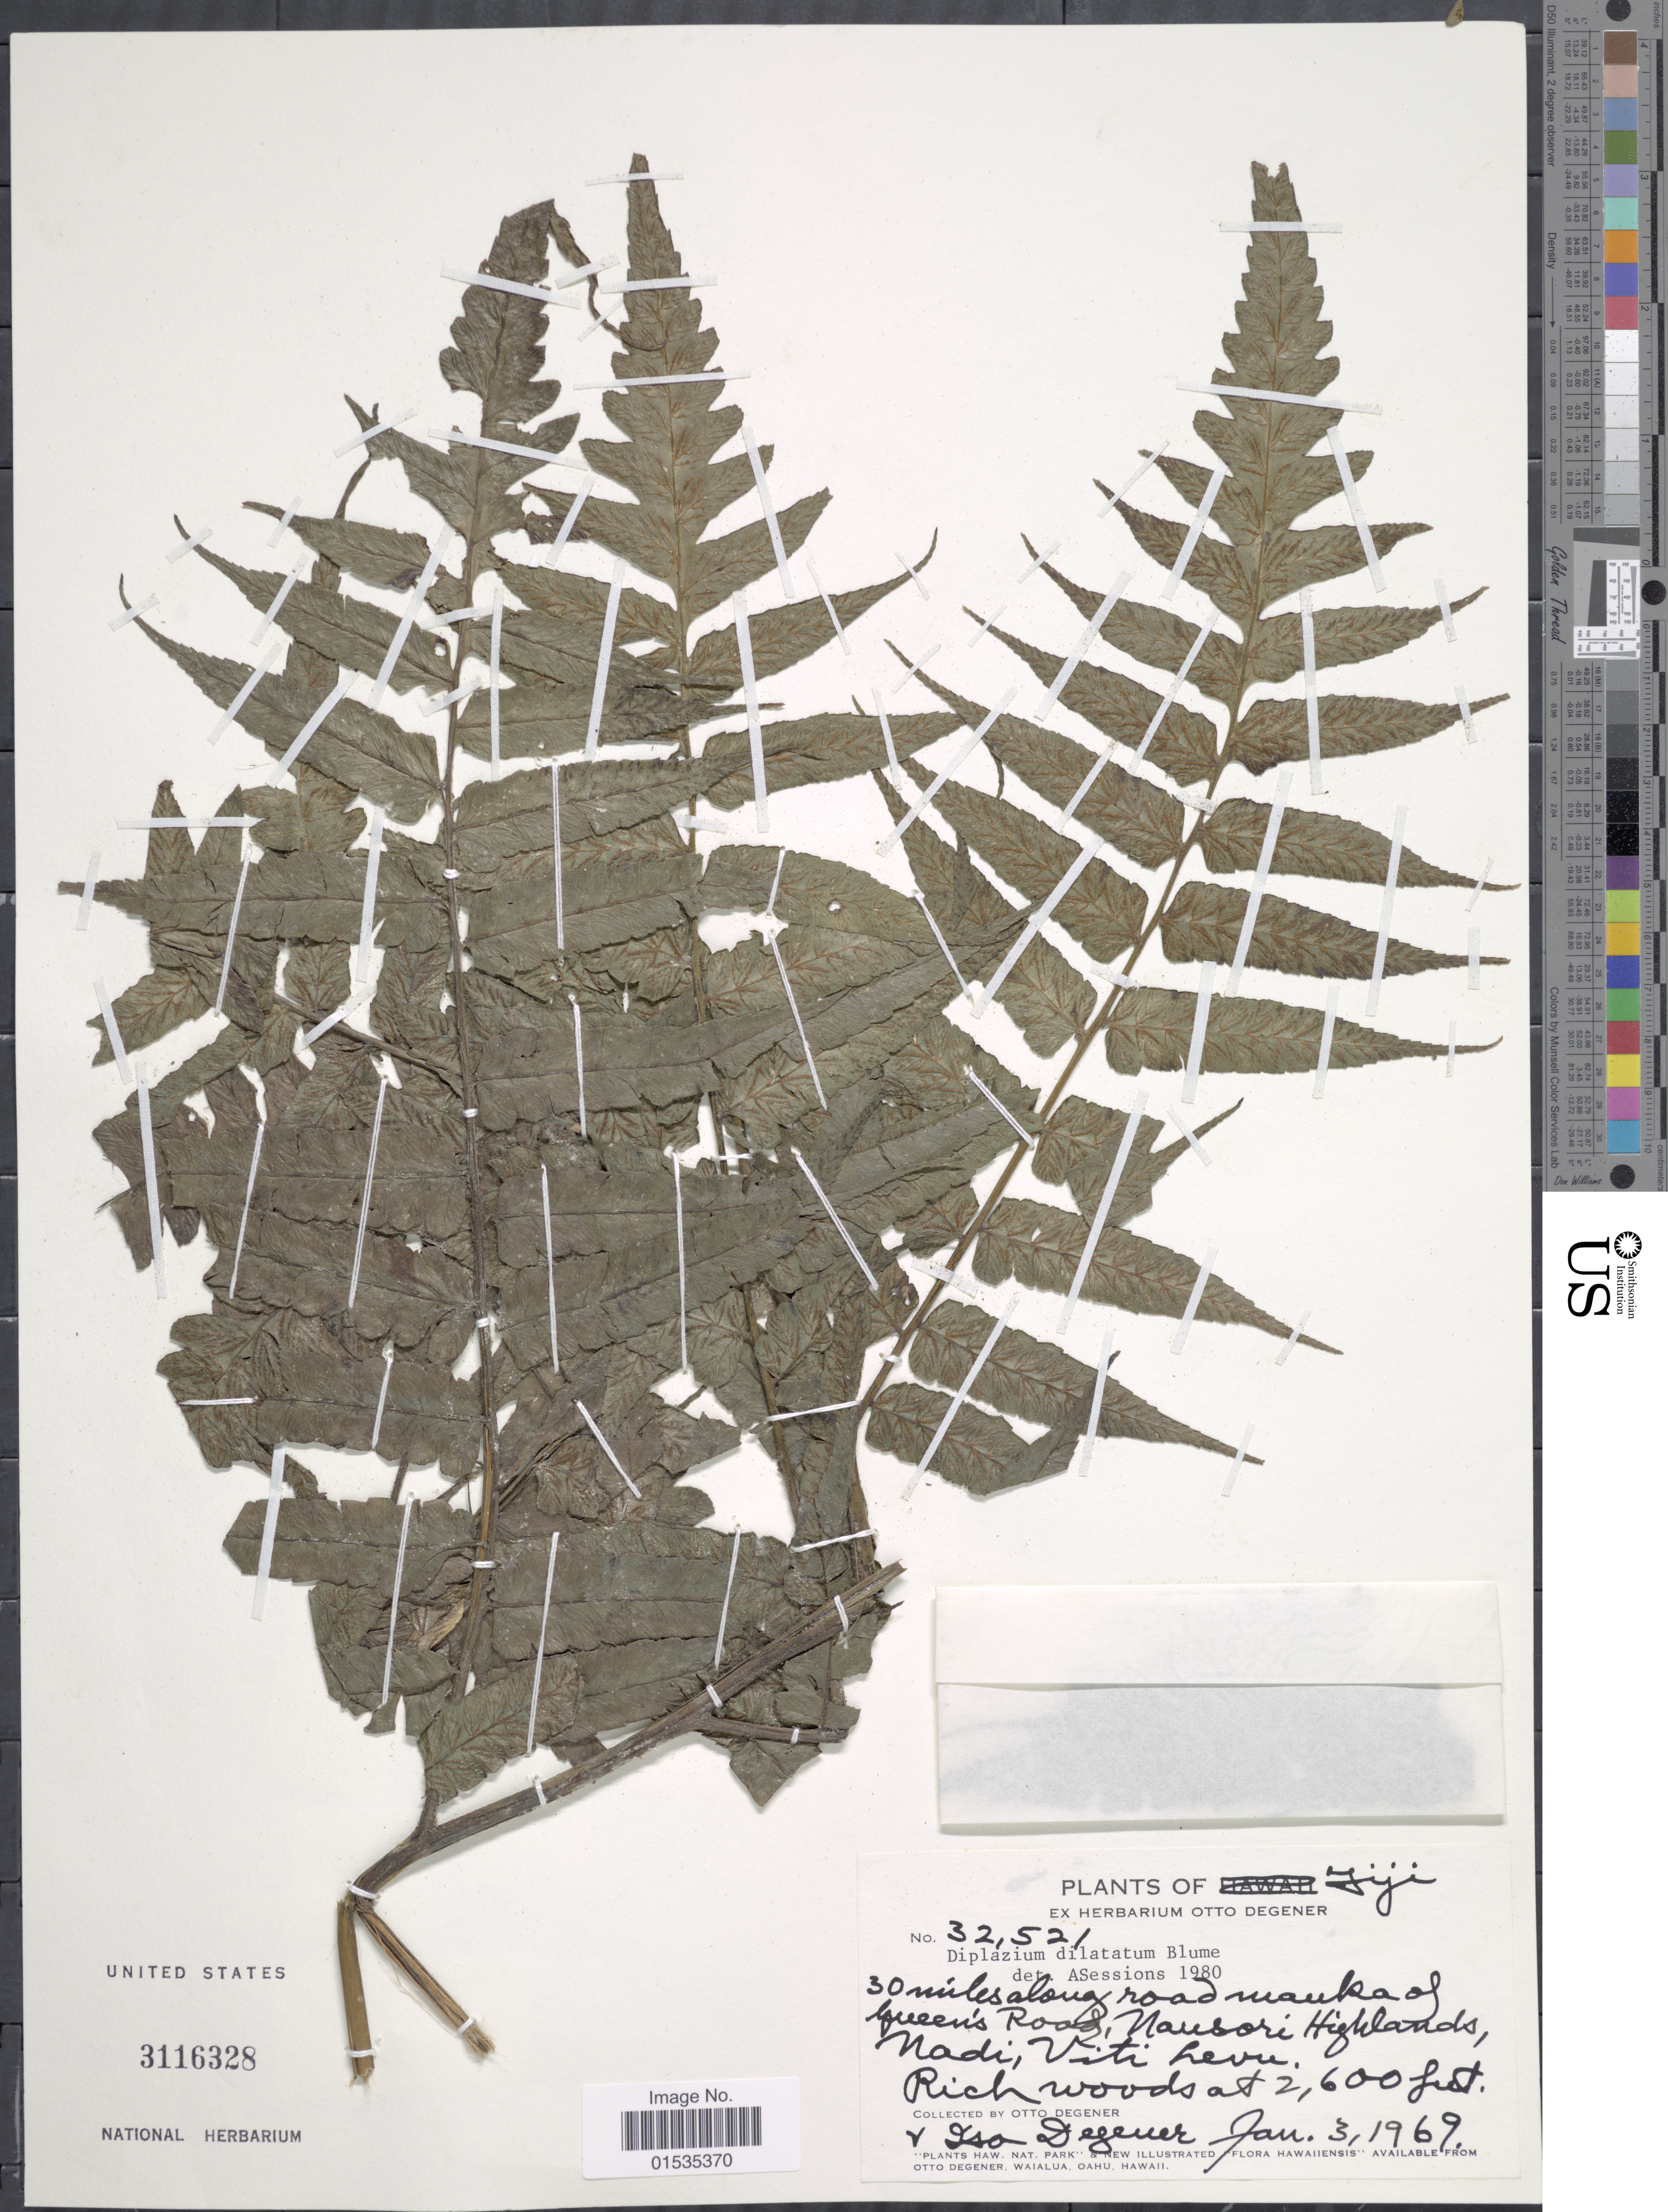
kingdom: Plantae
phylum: Tracheophyta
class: Polypodiopsida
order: Polypodiales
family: Athyriaceae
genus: Diplazium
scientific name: Diplazium dilatatum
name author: Blume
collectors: O. Degener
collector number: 32521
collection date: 1969-01-03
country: Fiji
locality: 30 miles along, Road mauka of Queens Road Nausori Highlands, Nadi, Viti Levu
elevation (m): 792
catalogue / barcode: US 3116328